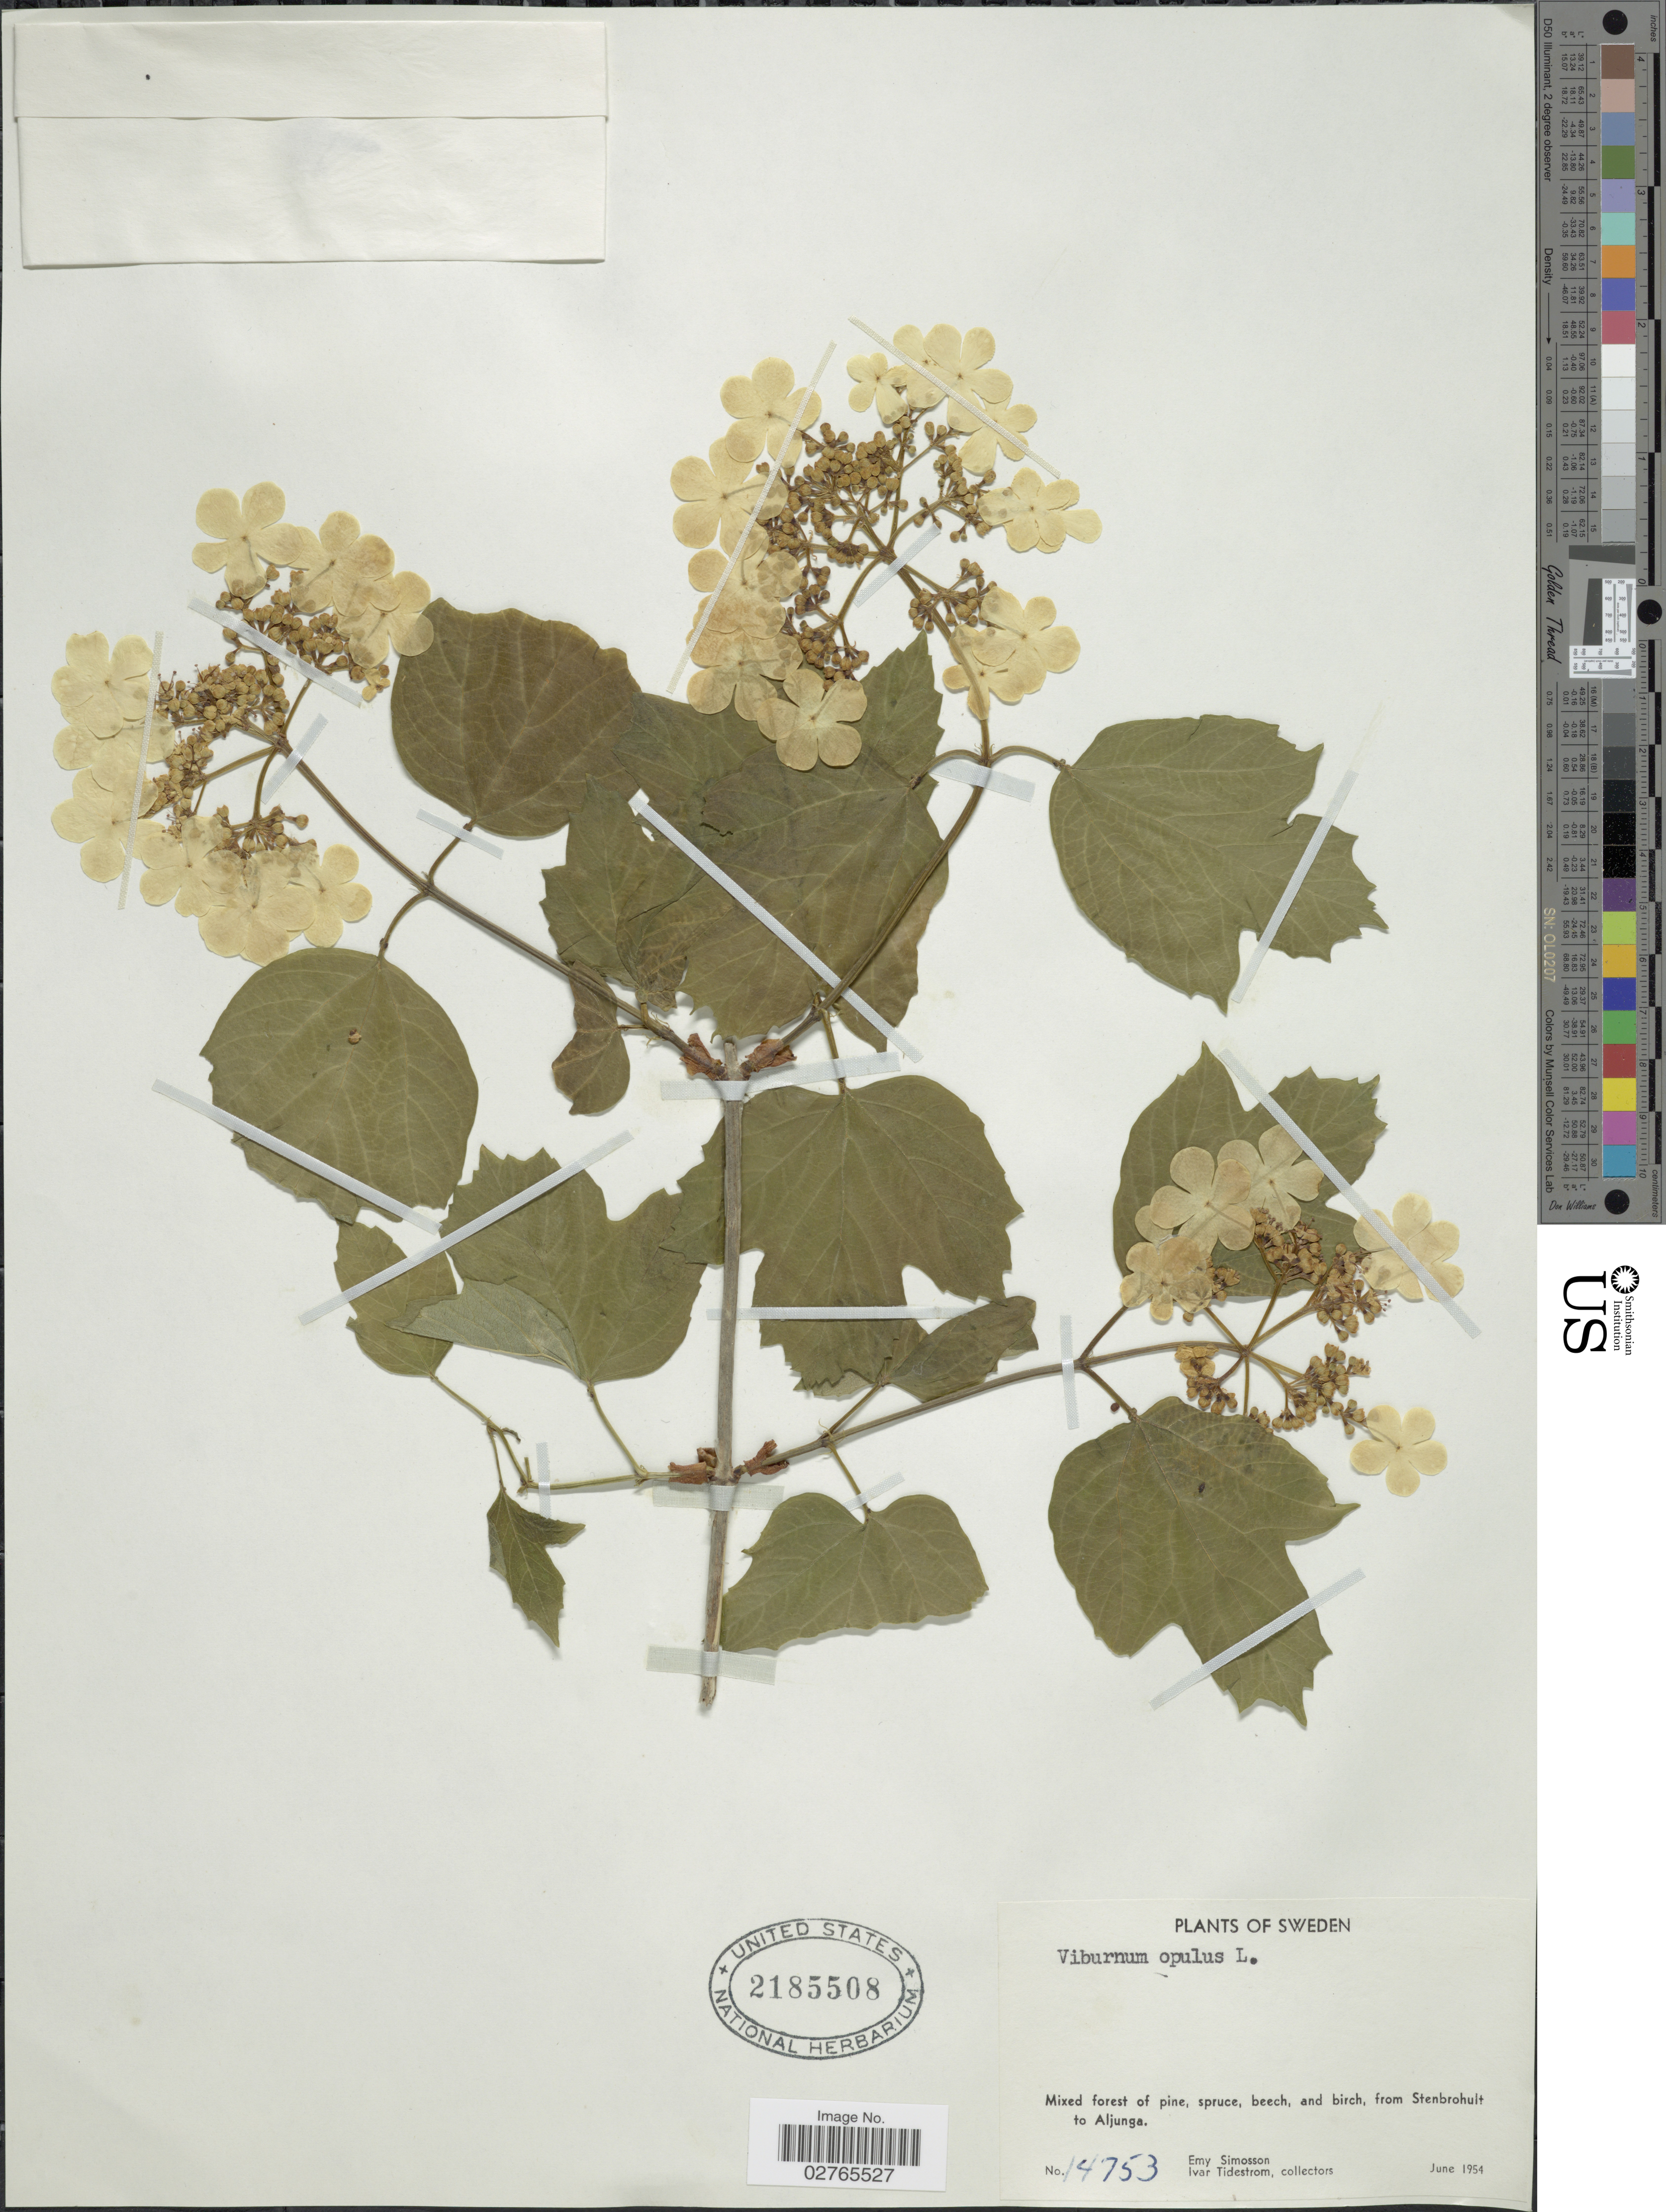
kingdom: Plantae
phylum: Tracheophyta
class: Magnoliopsida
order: Dipsacales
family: Viburnaceae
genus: Viburnum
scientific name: Viburnum opulus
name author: L.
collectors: E. Simosson & I. F. Tidestrom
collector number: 14753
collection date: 1954-06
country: Sweden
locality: Mixed forest of pine, spruce, beech, and birch, from Stenbrohult to Aljunga.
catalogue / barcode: US 2185508